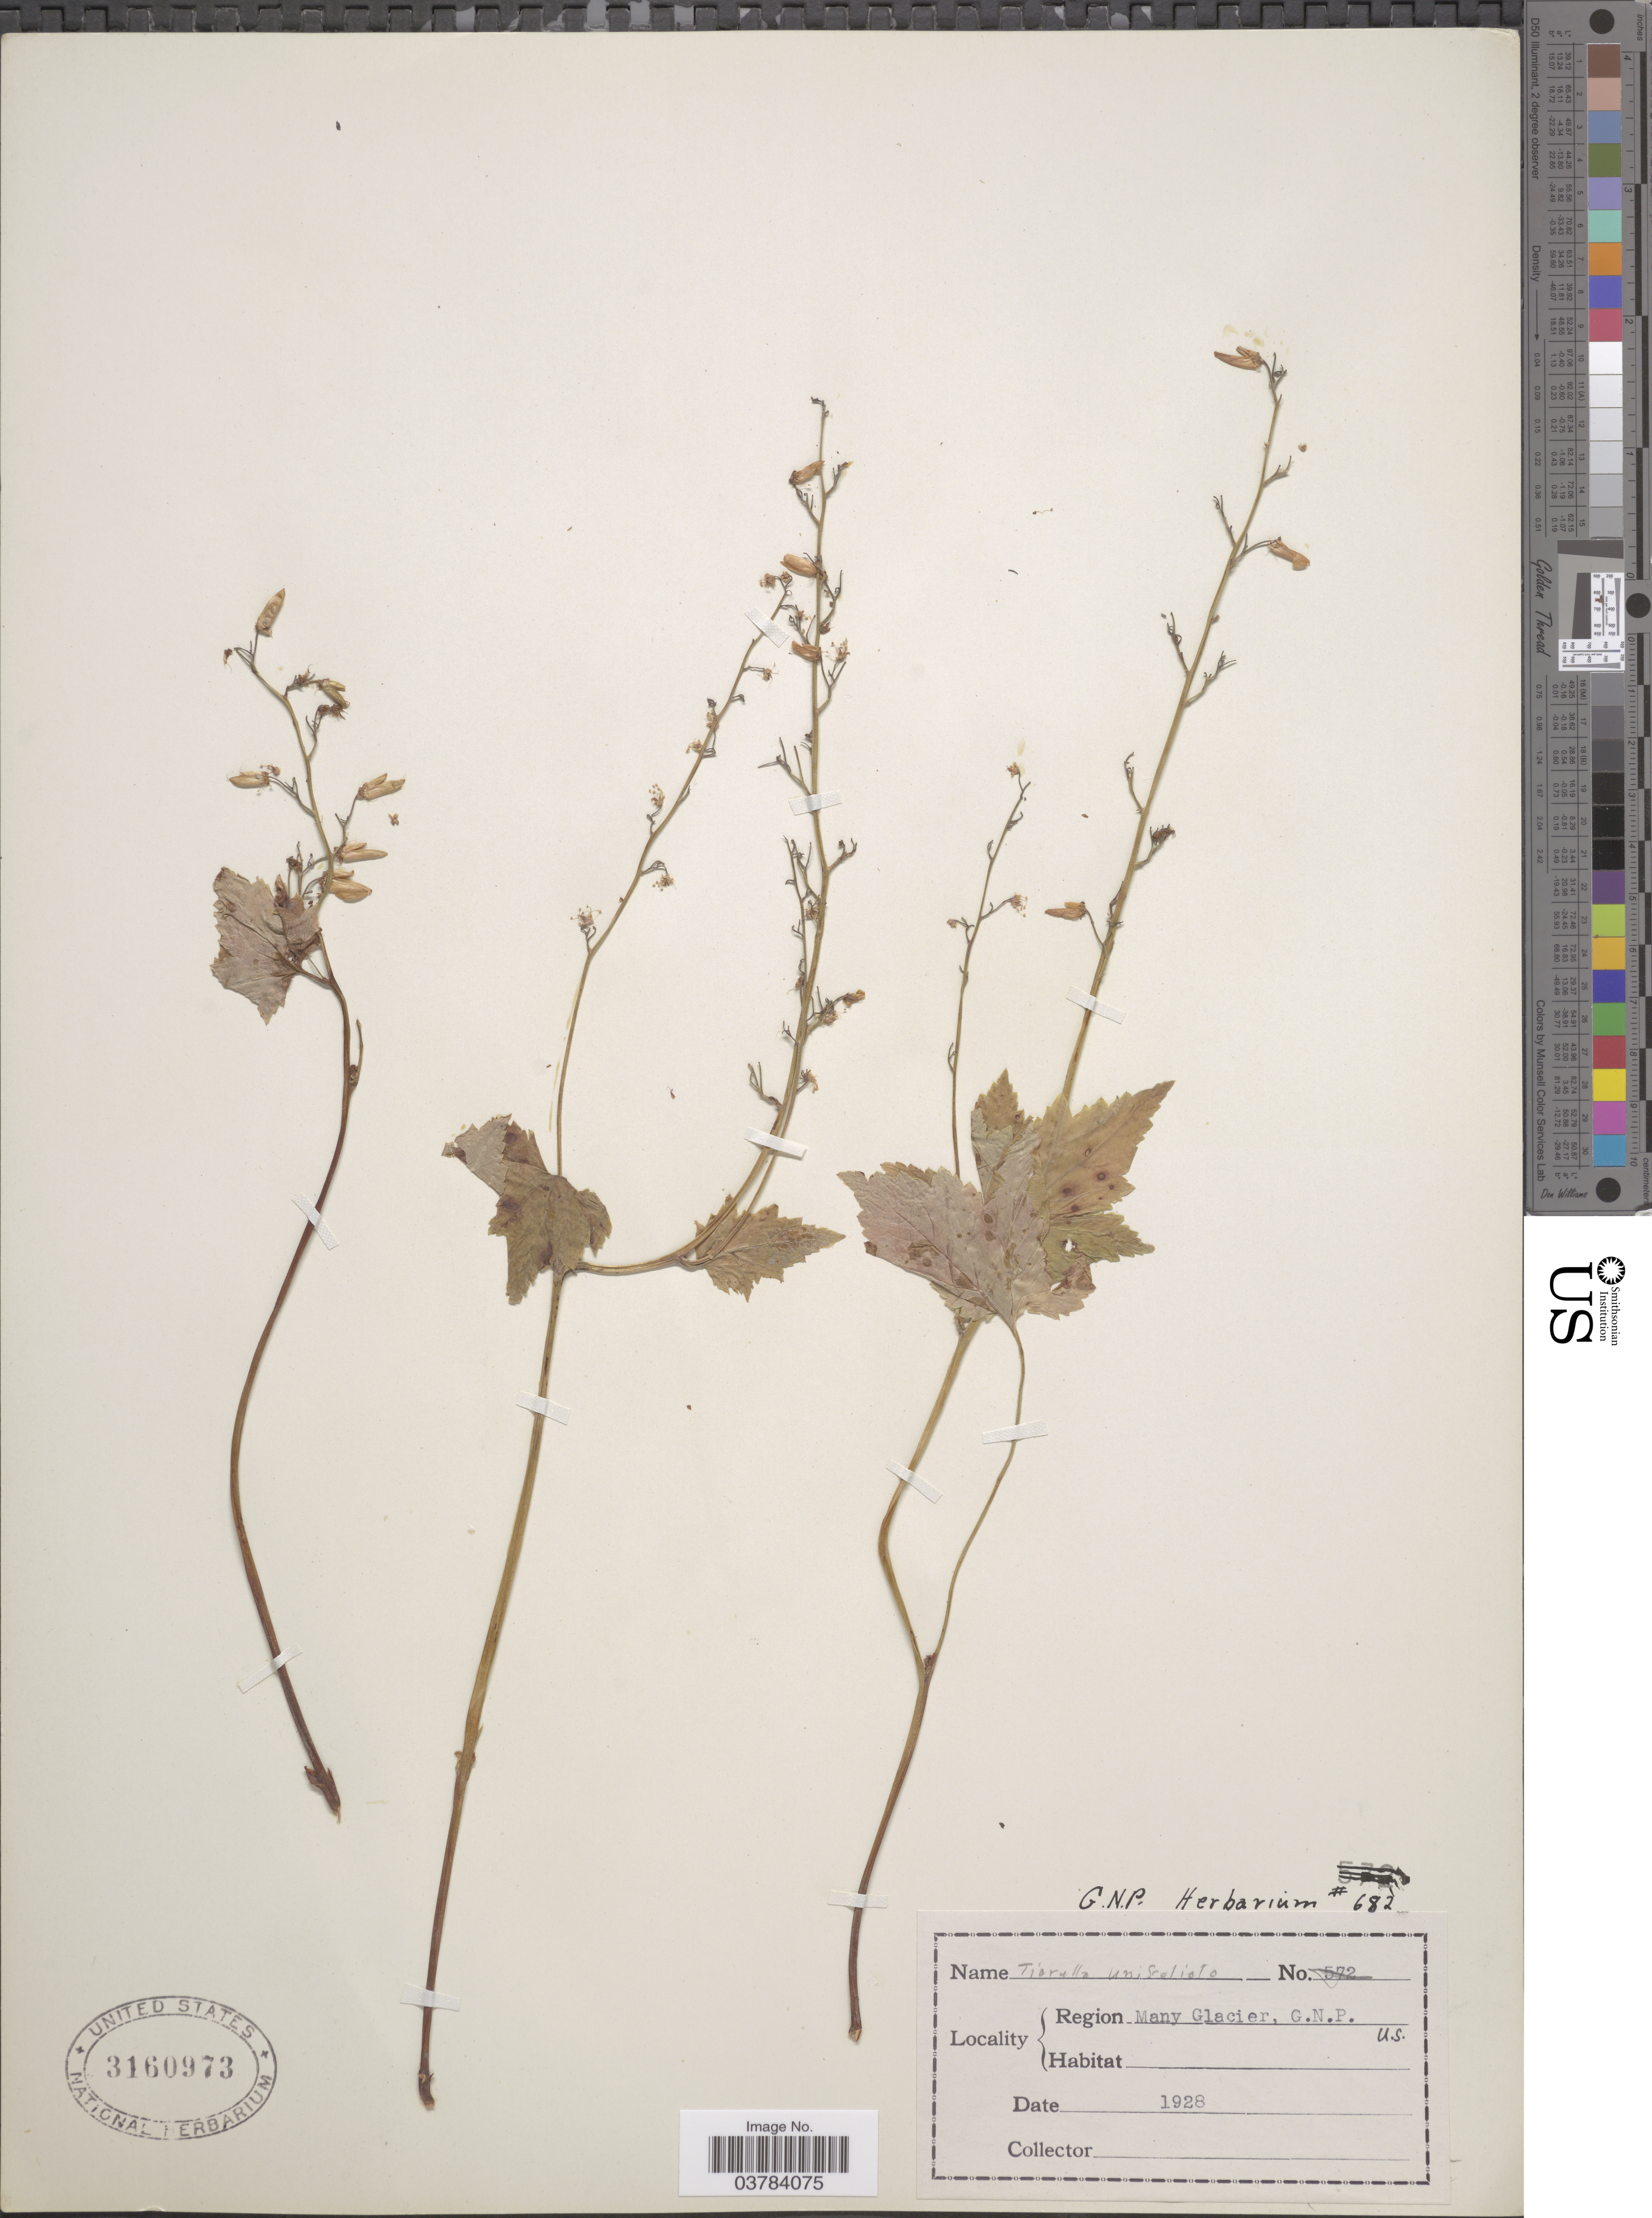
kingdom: Plantae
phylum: Tracheophyta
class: Magnoliopsida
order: Saxifragales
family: Saxifragaceae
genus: Tiarella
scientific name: Tiarella unifoliata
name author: Hook.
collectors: ex herb. G. N. P.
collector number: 682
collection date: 1928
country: United States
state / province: Montana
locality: Region Many Glacier, G.N.P. U.S.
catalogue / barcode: US 3160973